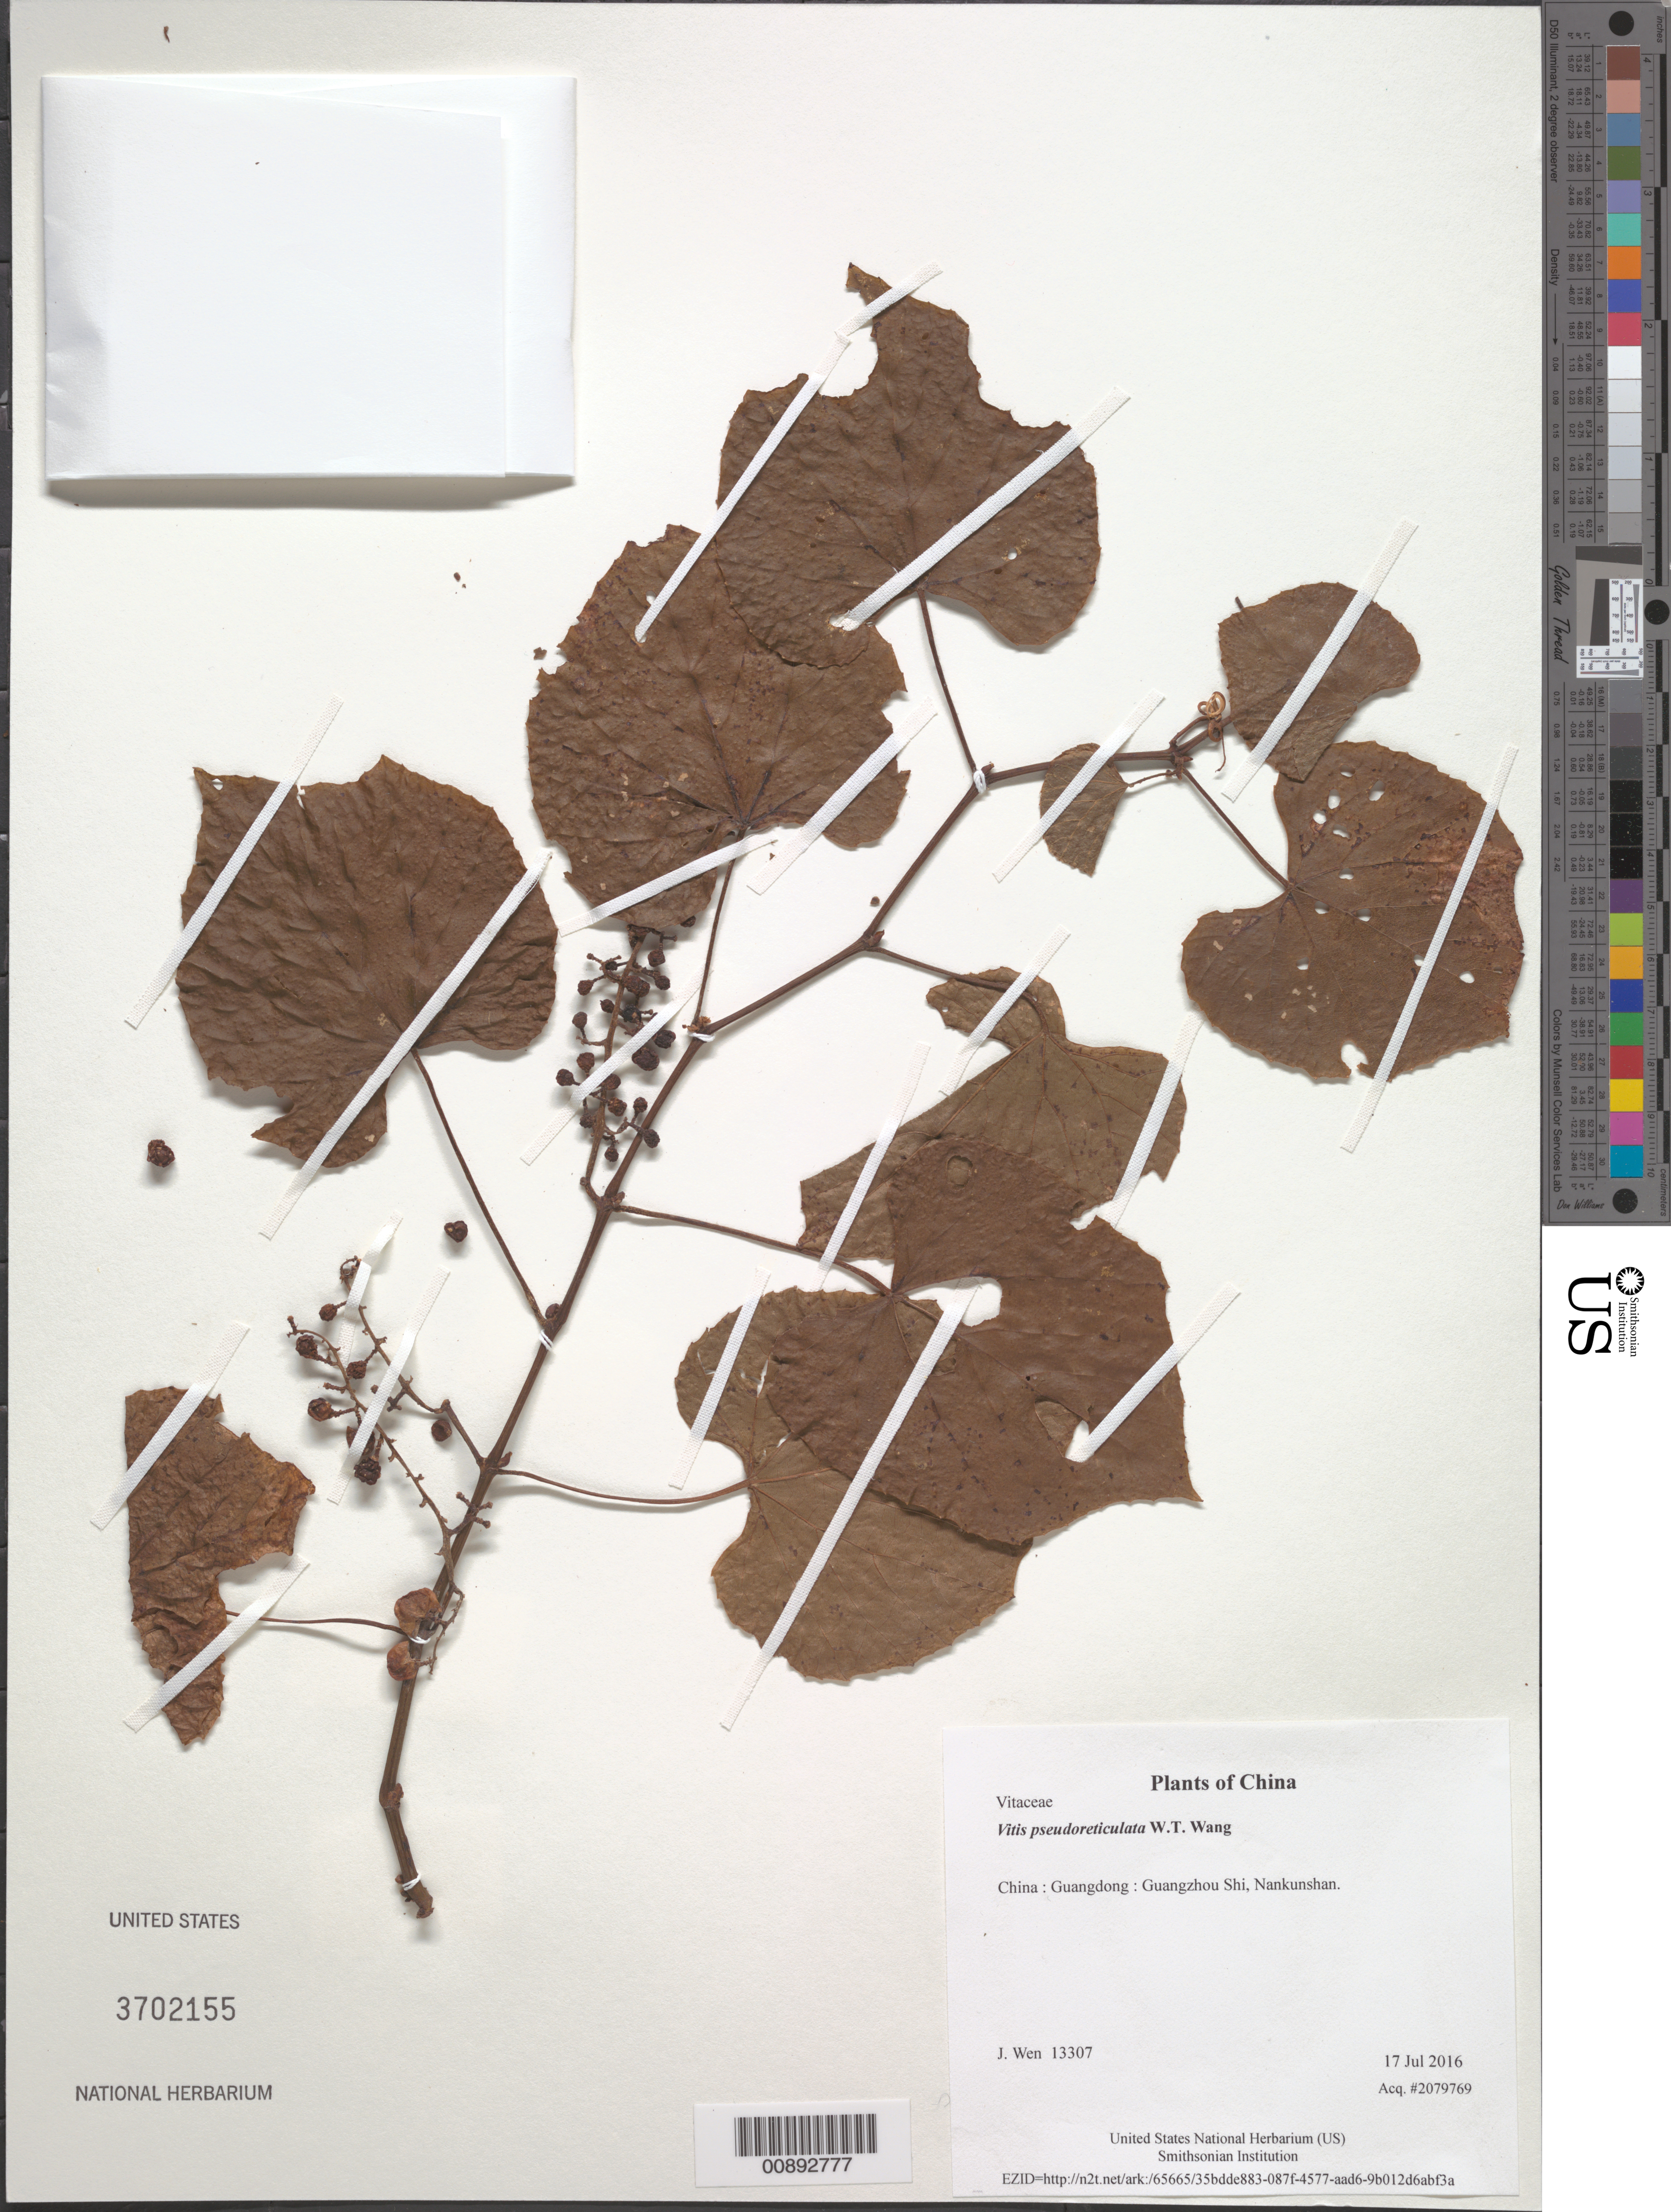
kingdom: Plantae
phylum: Tracheophyta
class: Magnoliopsida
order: Vitales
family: Vitaceae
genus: Vitis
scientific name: Vitis pseudoreticulata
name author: W.T. Wang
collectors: J. Wen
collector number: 13307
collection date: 2016-07-17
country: China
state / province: Guangdong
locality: Guangzhou Shi, Nankunshan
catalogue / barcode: US 3702155